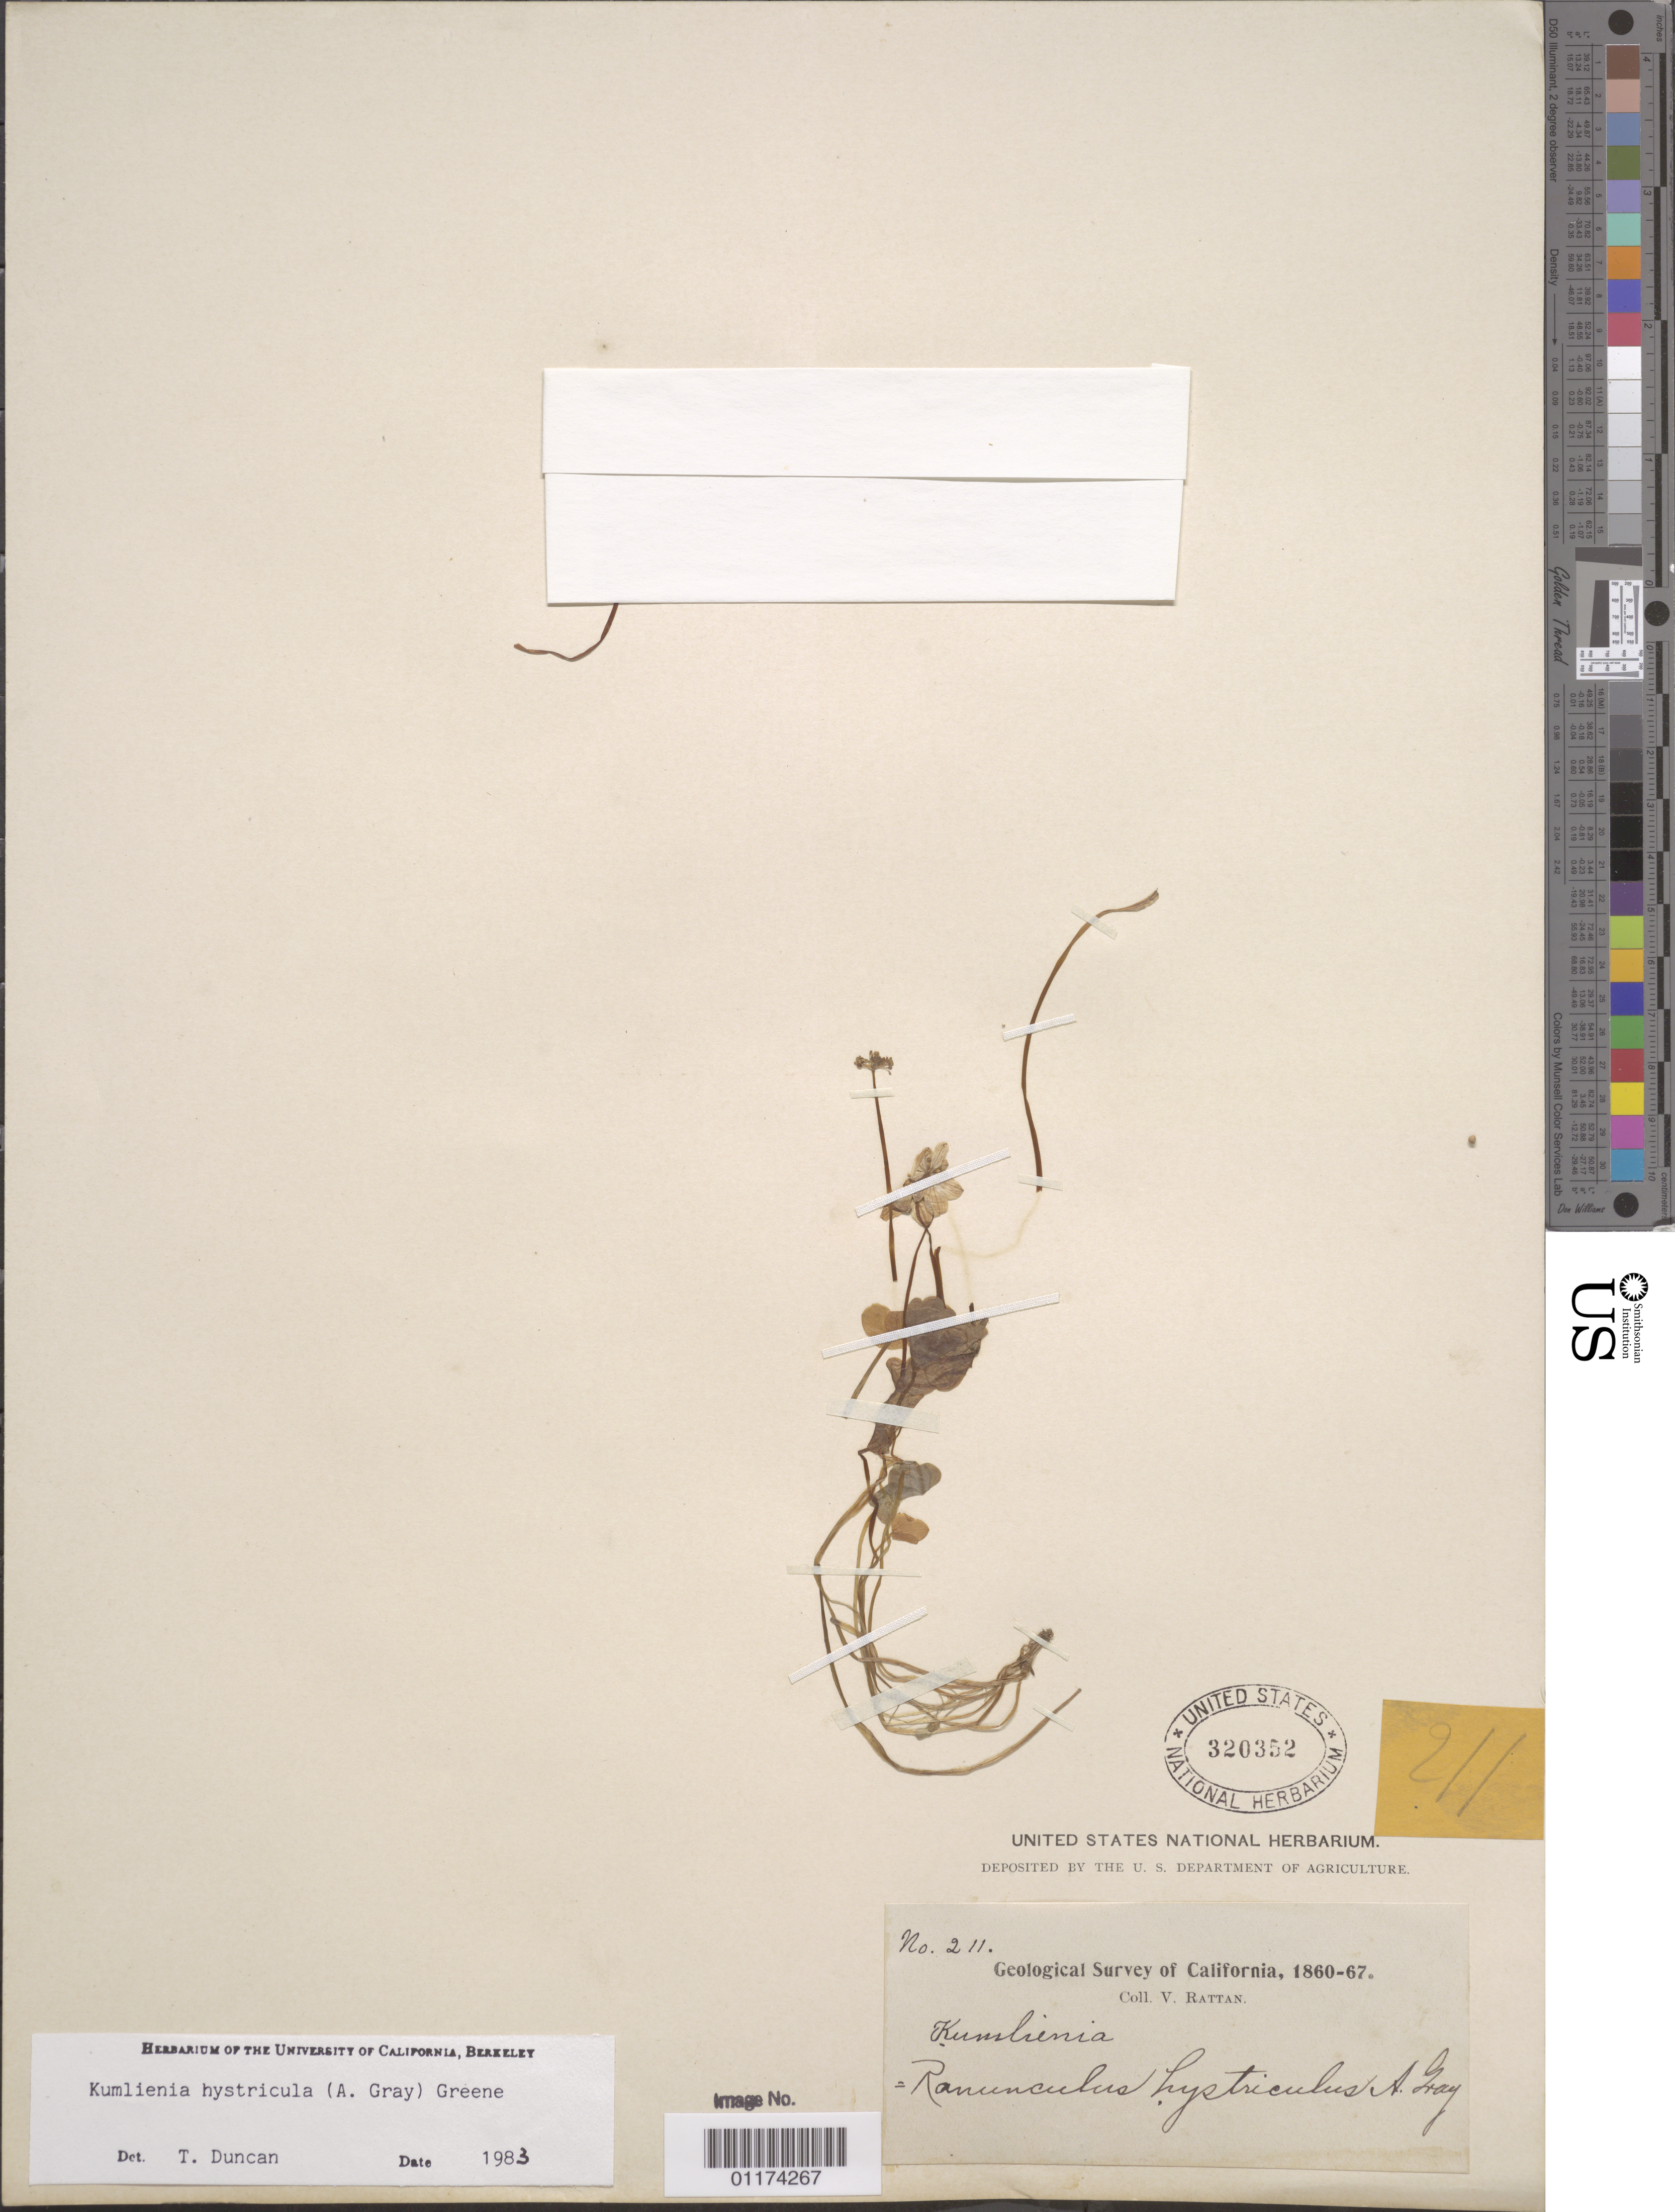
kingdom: Plantae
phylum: Tracheophyta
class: Magnoliopsida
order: Ranunculales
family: Ranunculaceae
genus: Ranunculus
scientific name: Ranunculus hystriculus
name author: A. Gray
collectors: V. Rattan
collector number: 211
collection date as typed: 1860 to -- --- 1867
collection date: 1860/1867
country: United States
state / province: California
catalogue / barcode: US 320352